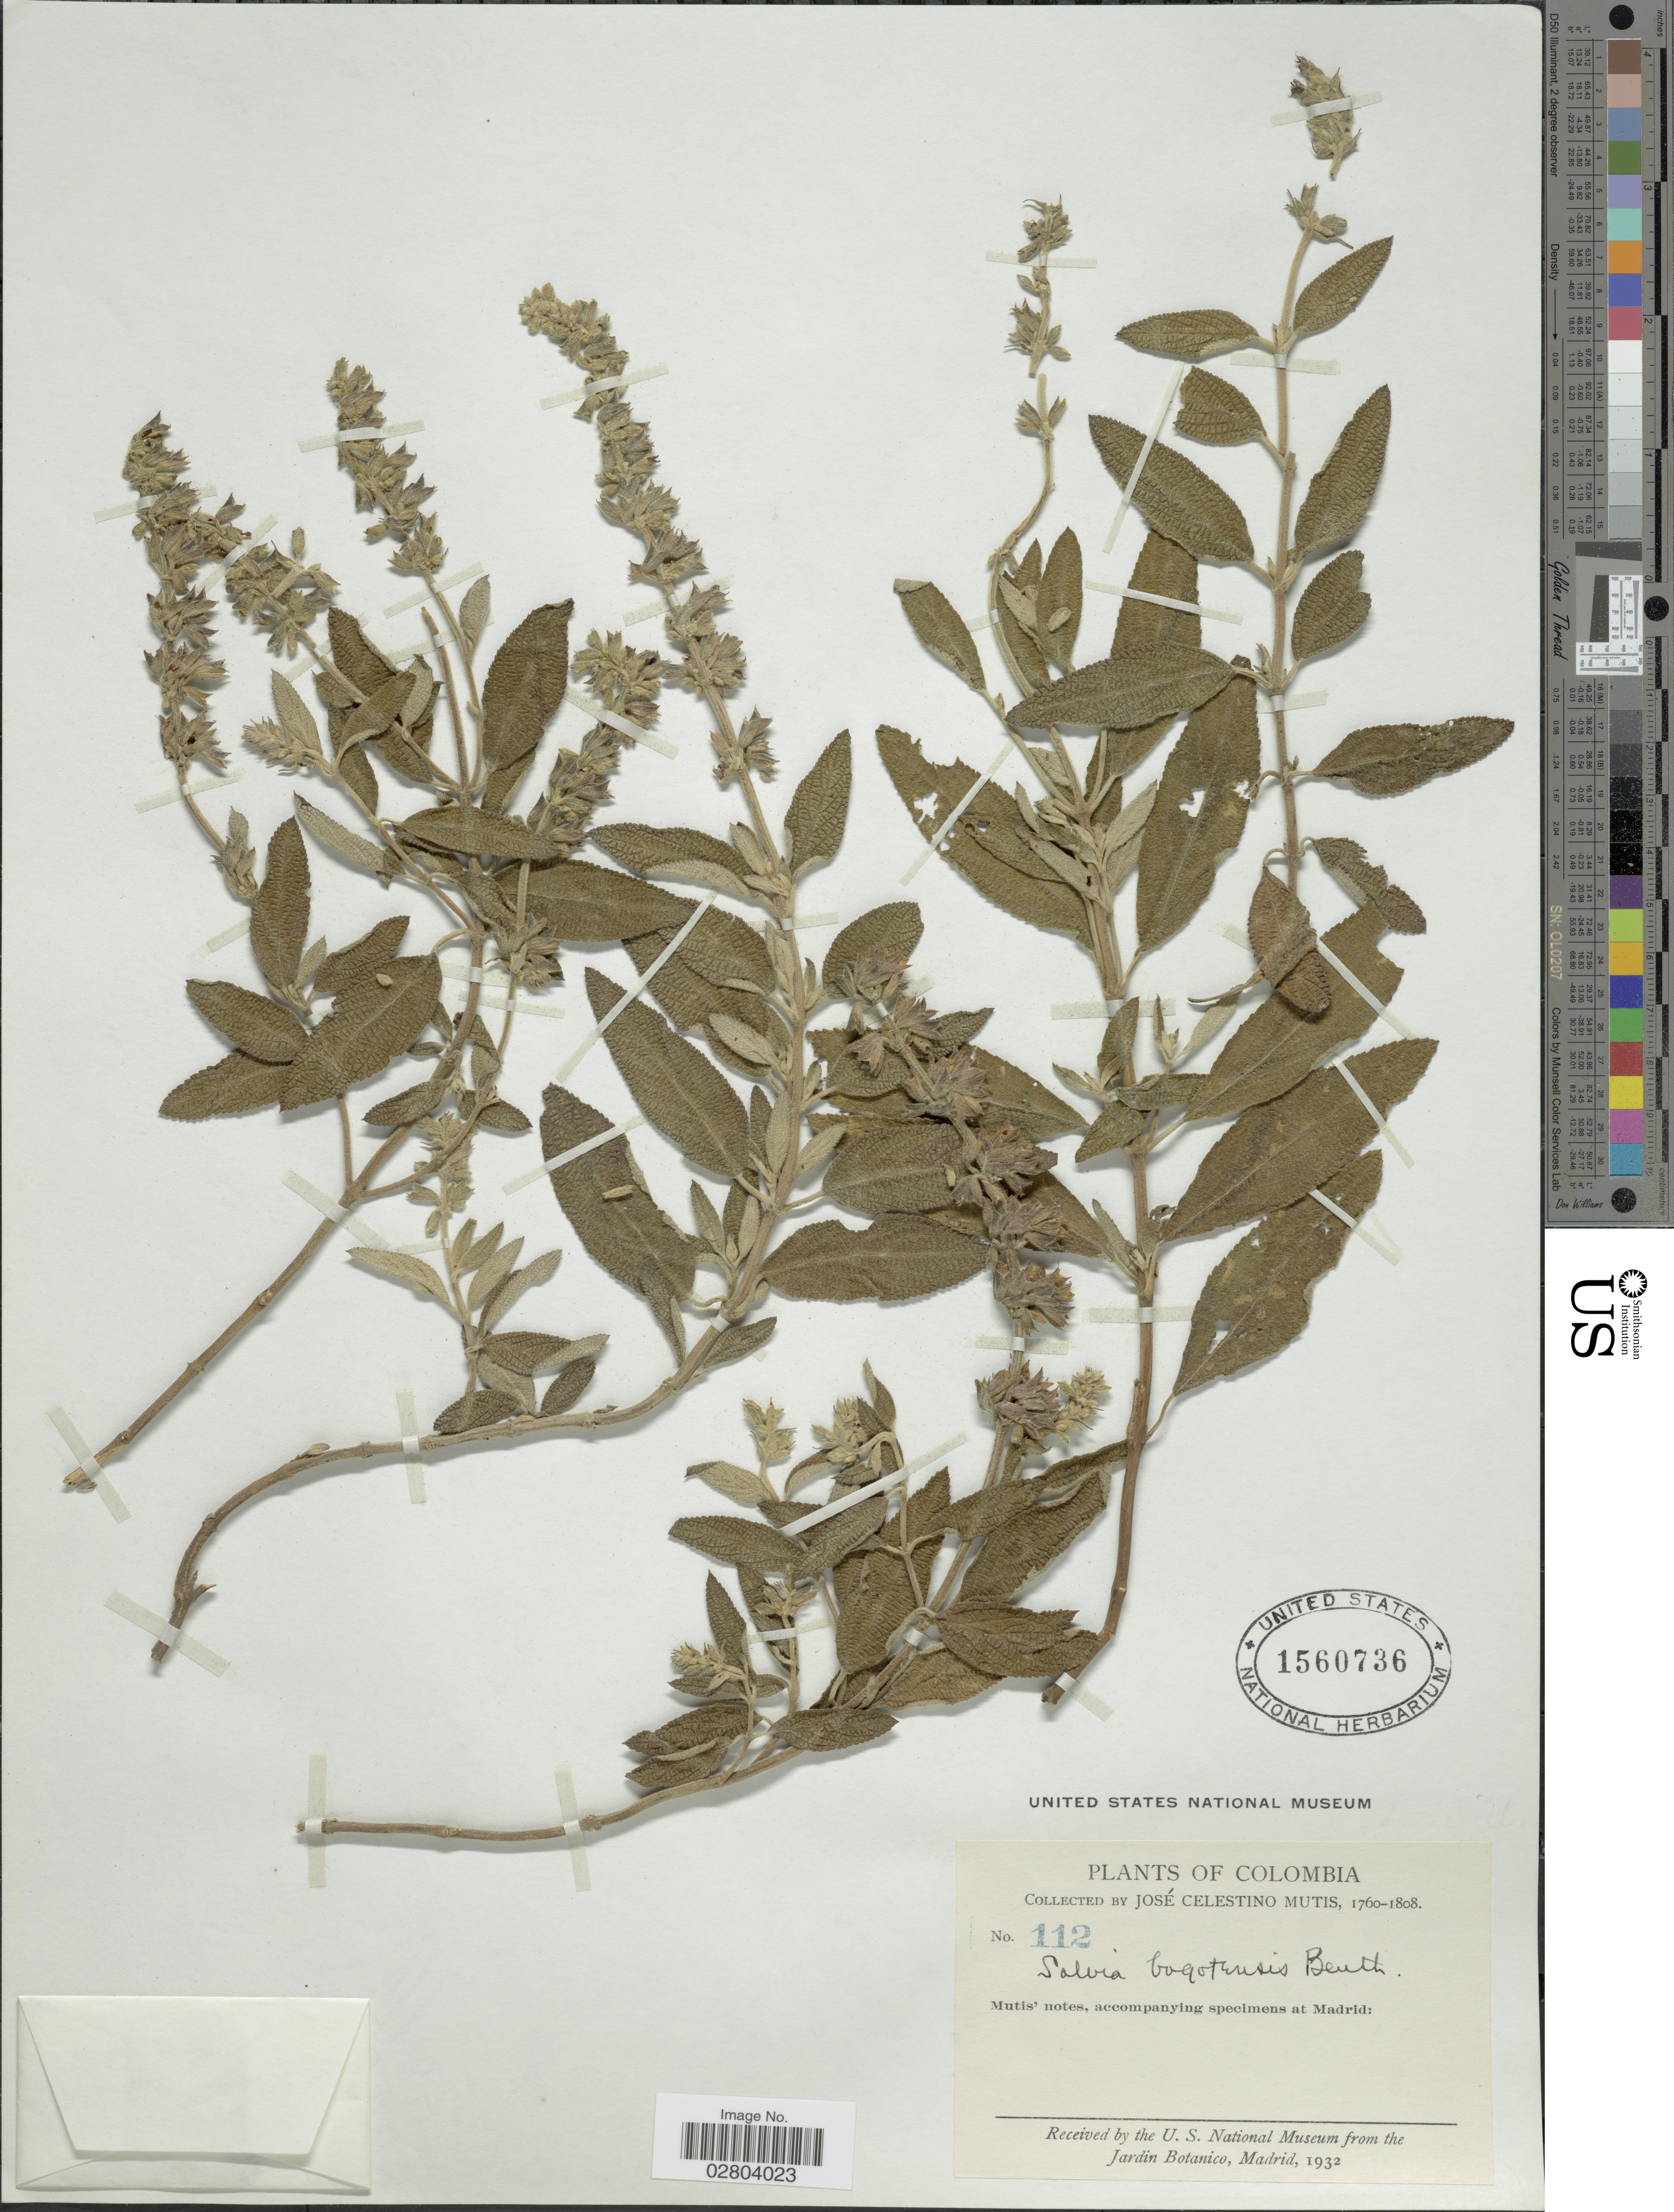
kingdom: Plantae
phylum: Tracheophyta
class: Magnoliopsida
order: Lamiales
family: Lamiaceae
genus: Salvia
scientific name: Salvia bogotensis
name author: Benth.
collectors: J. C. B. Mutis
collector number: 112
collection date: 1760/1808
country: Colombia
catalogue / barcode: US 1560736